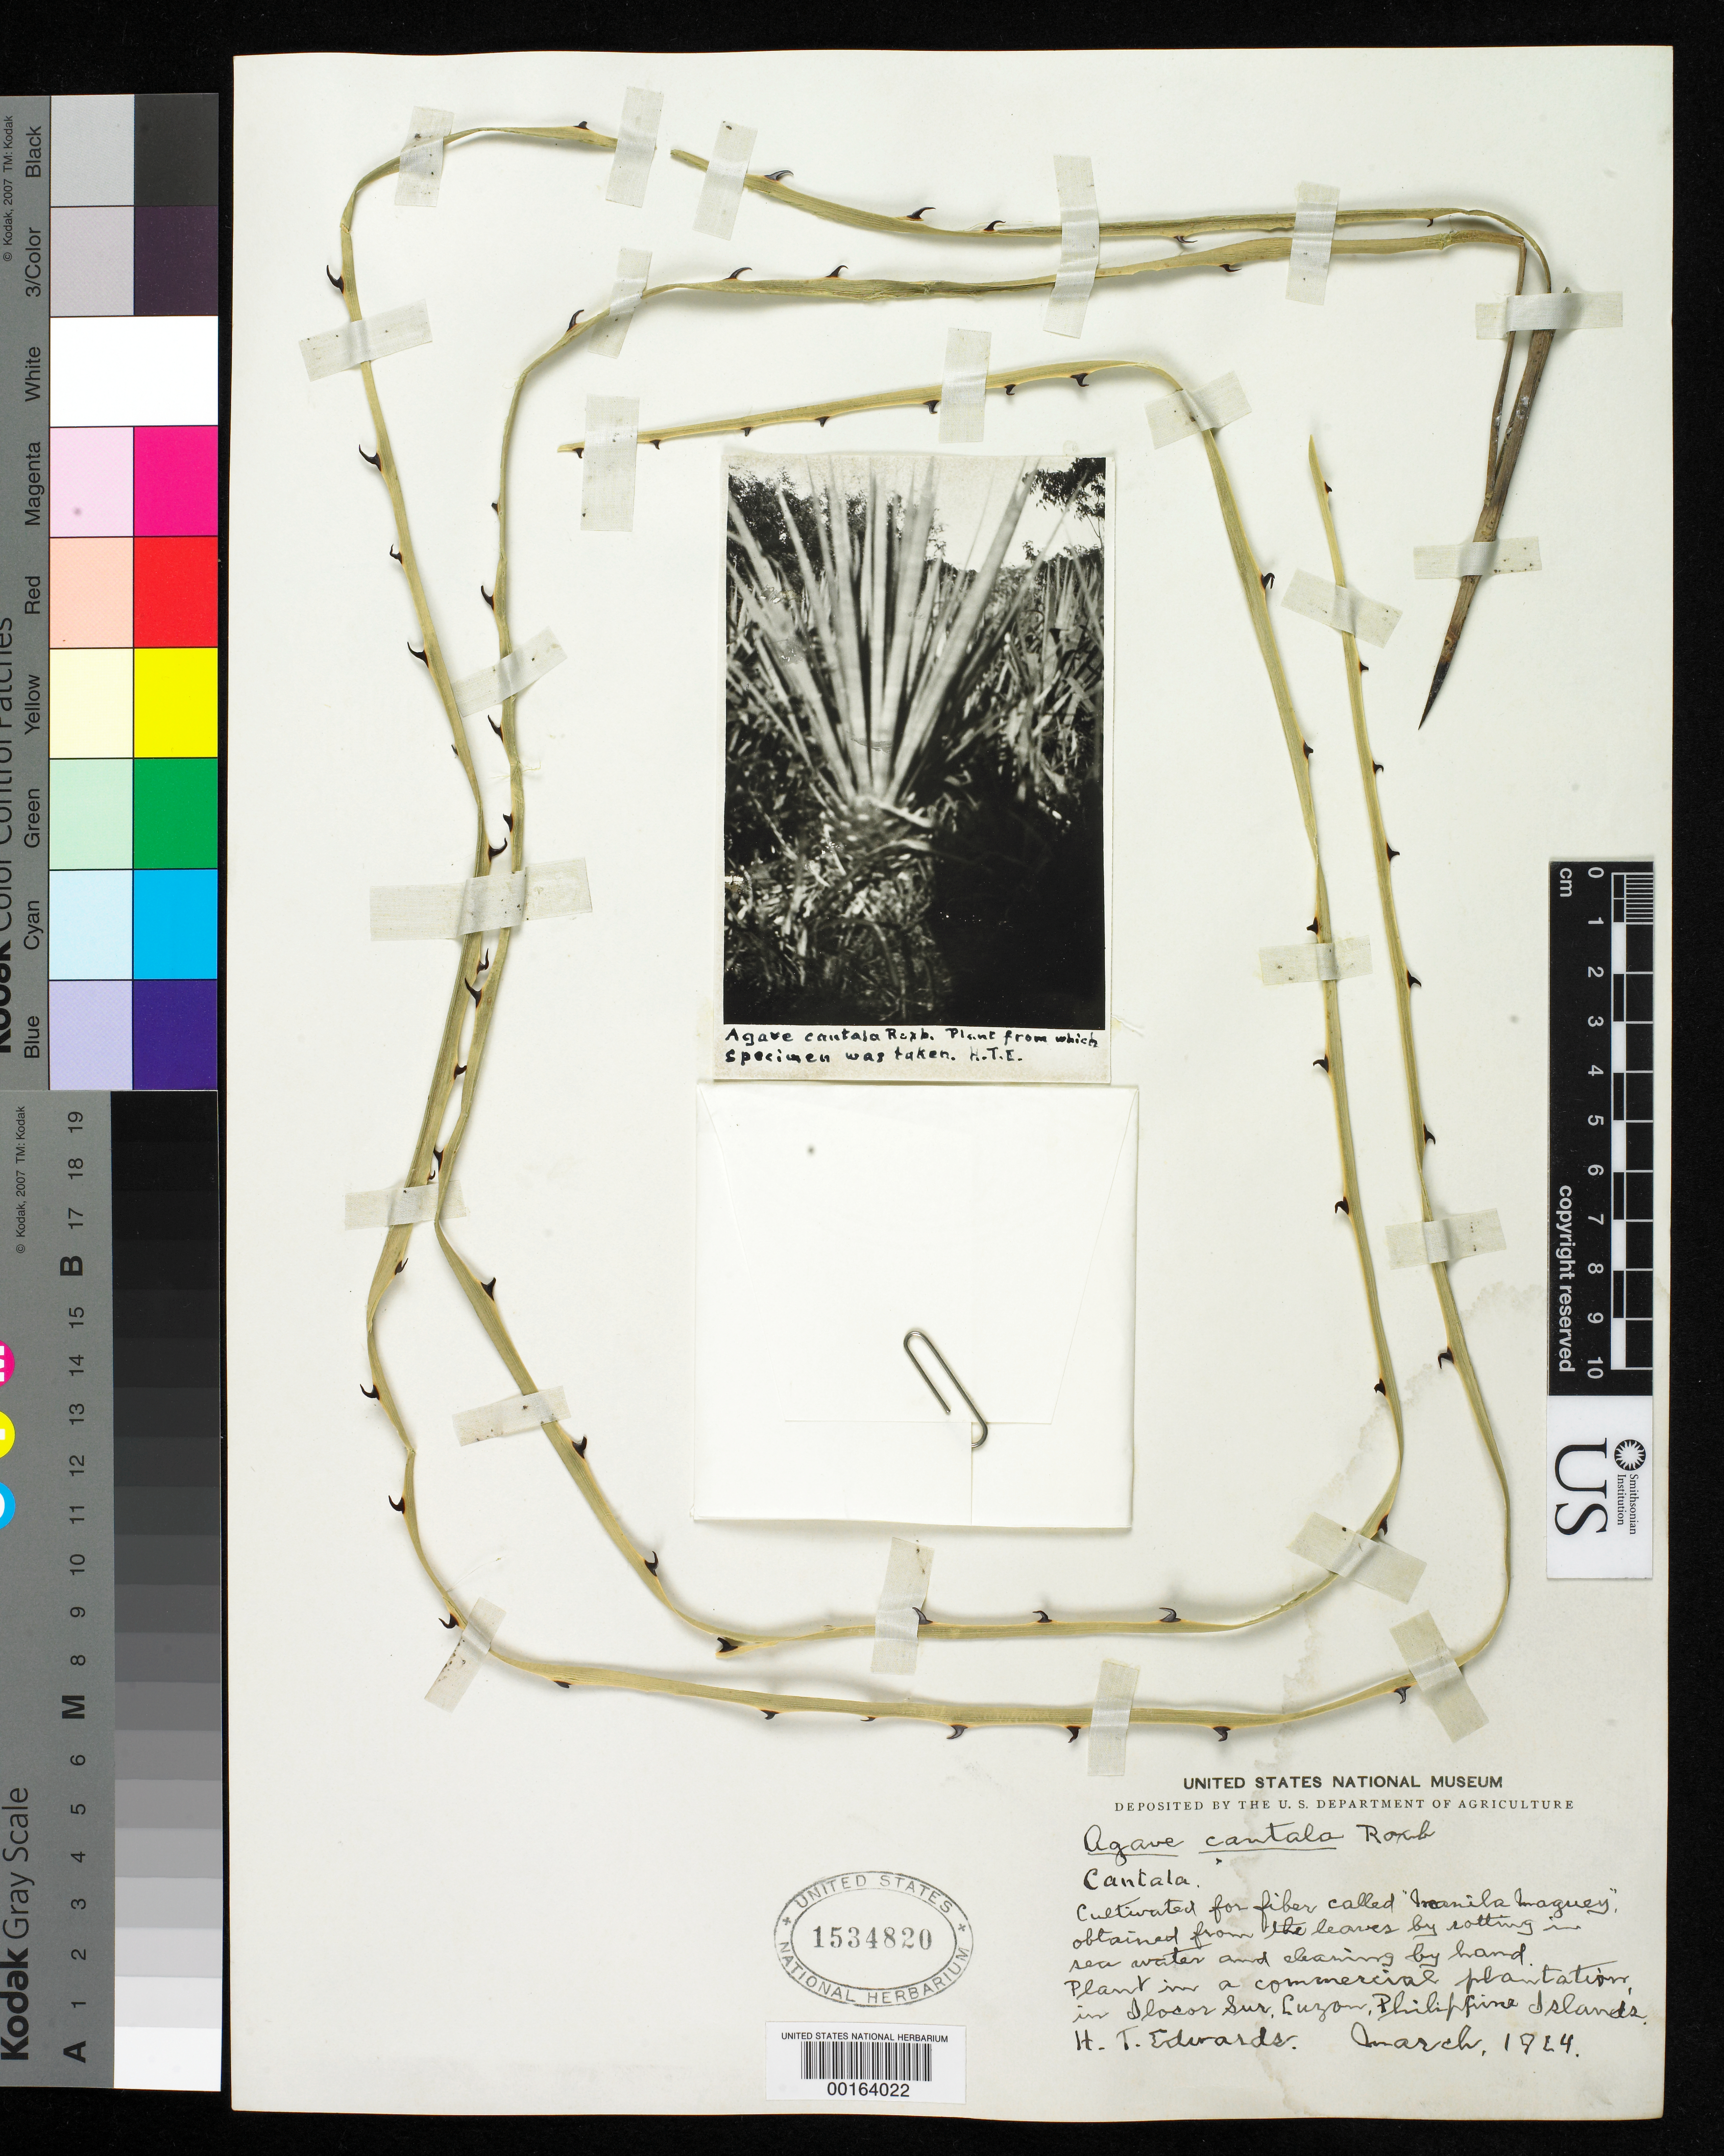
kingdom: Plantae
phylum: Tracheophyta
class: Liliopsida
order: Asparagales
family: Asparagaceae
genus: Agave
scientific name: Agave cantala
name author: (Haw.) Roxb. ex Salm-Dyck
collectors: H. Edwards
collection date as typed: Mar 1924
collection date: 1924-03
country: Philippines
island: Luzon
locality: Ilocar sur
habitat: Commerical plantation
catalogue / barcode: US 1534820